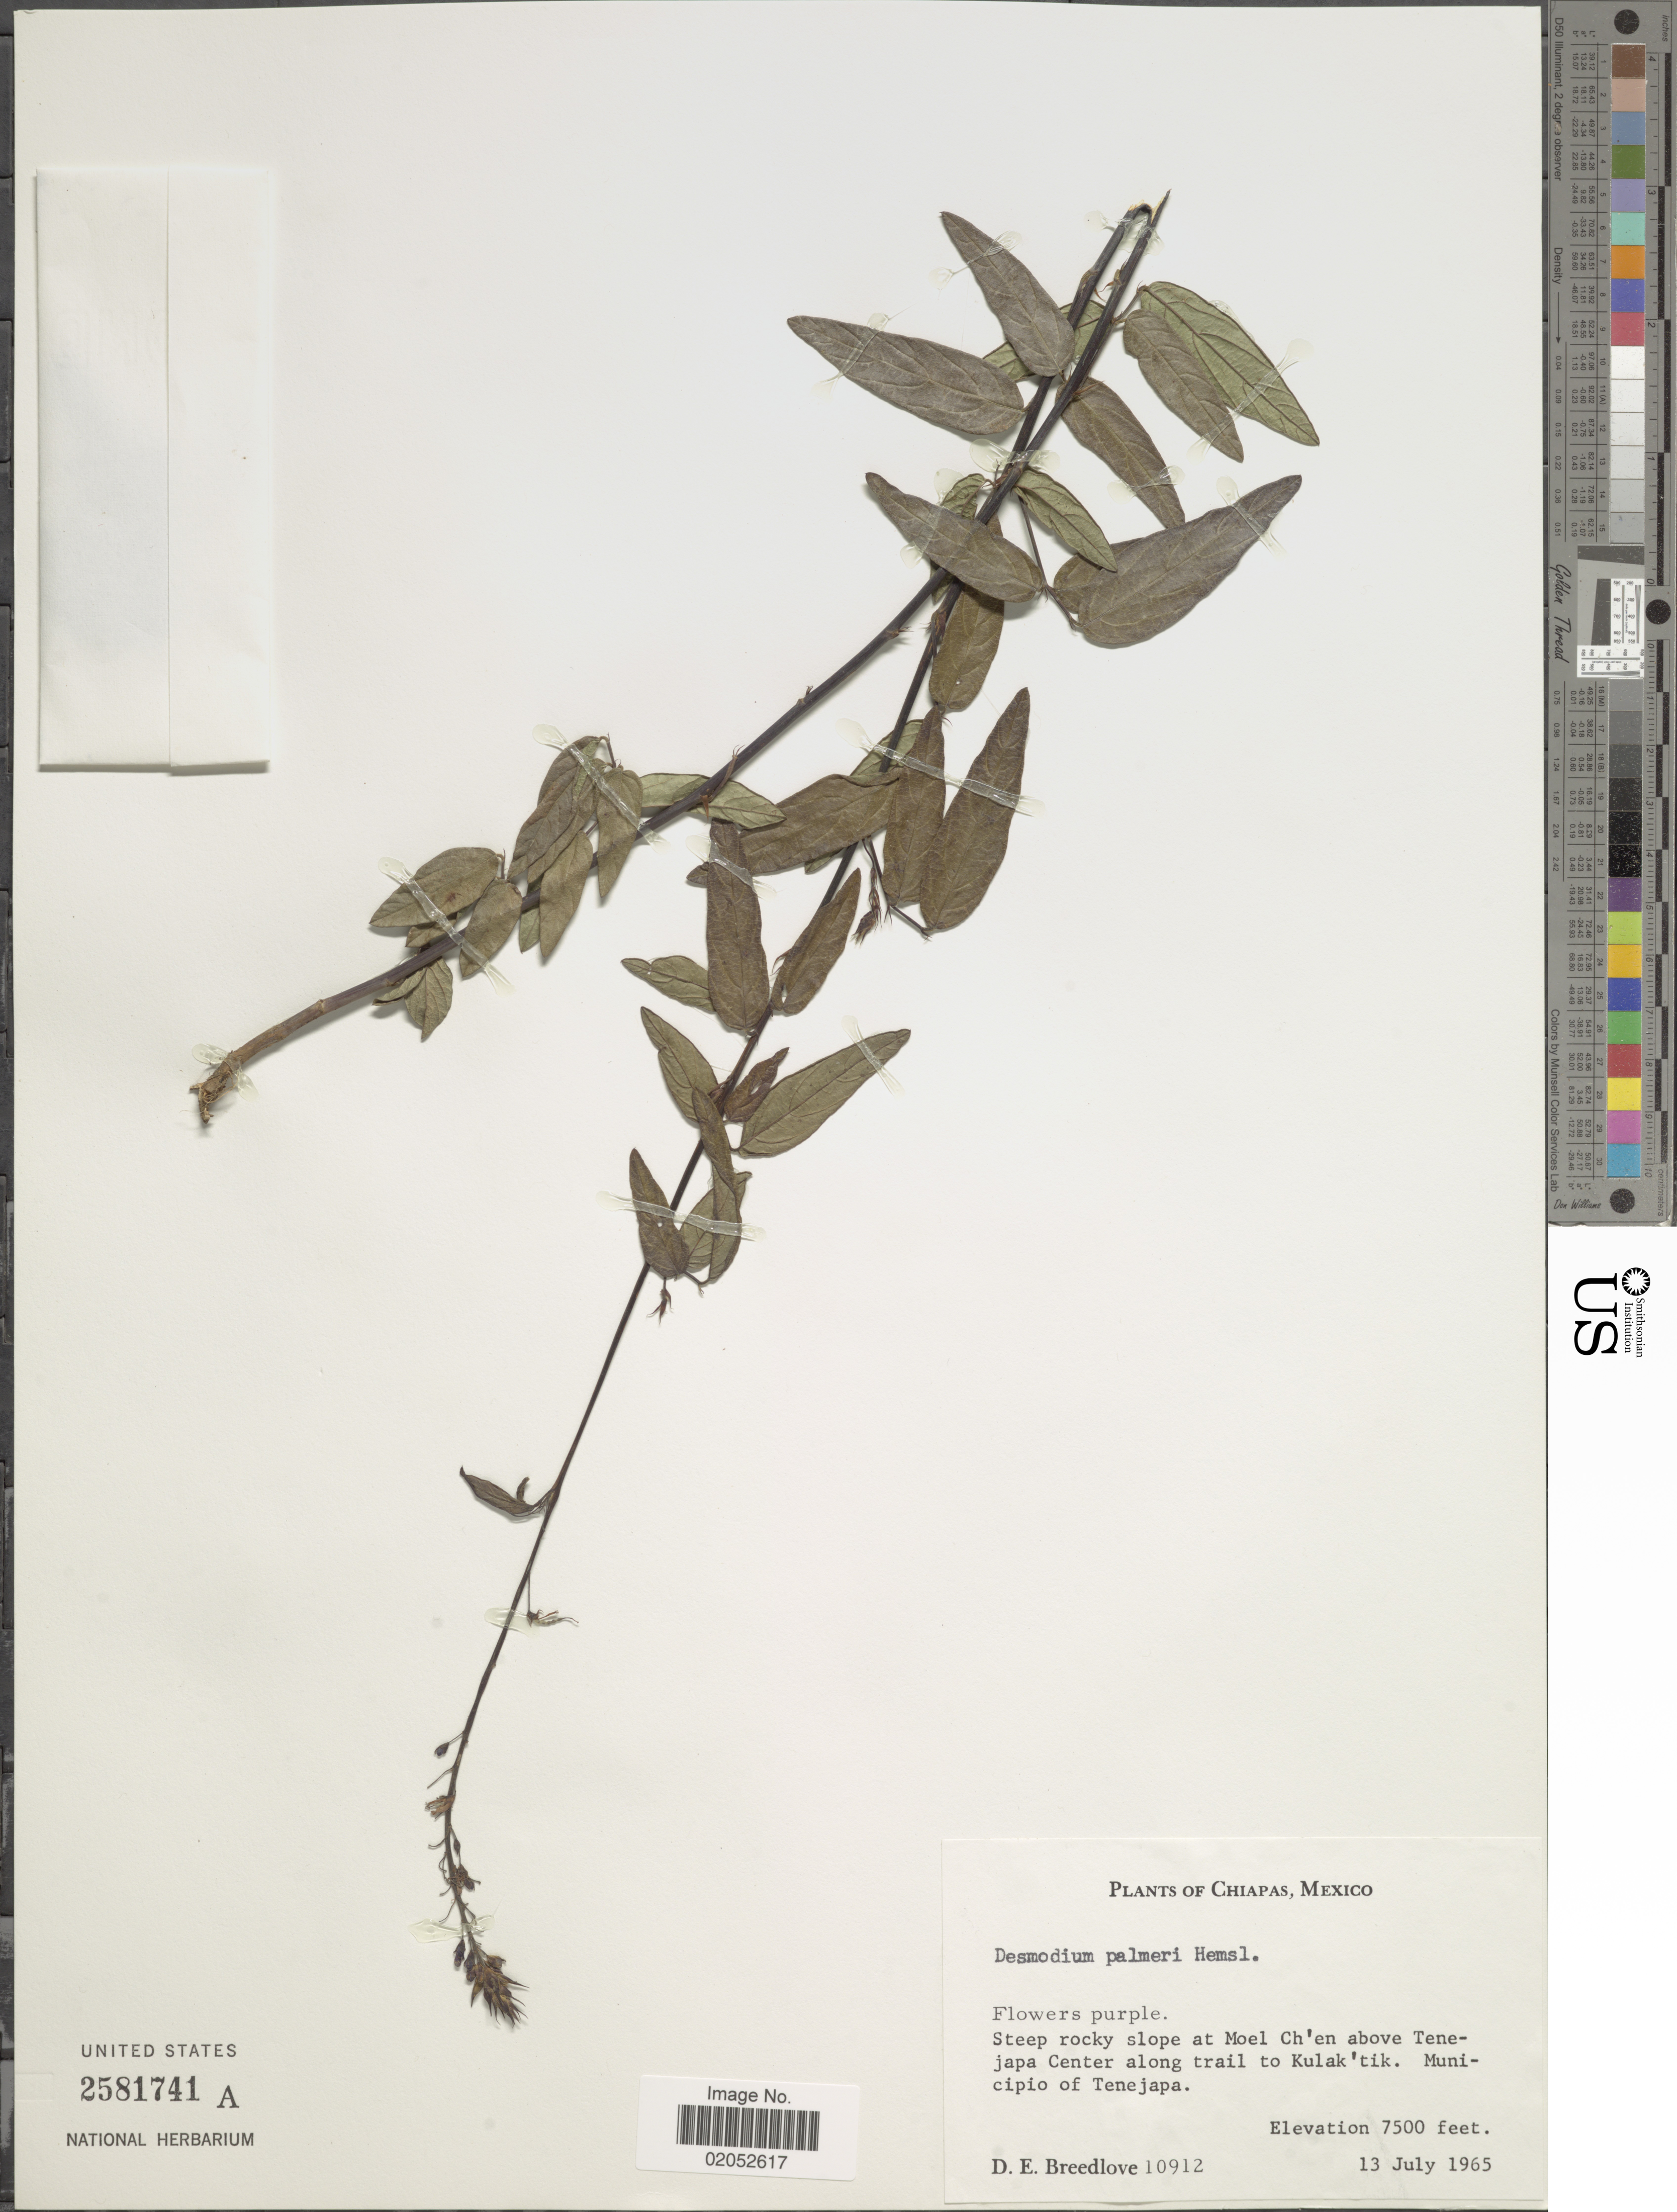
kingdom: Plantae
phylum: Tracheophyta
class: Magnoliopsida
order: Fabales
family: Fabaceae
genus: Desmodium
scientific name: Desmodium palmeri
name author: Hemsl.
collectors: D. E. Breedlove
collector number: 10912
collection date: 1965-07-13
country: Mexico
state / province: Chiapas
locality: Steep rocky slope at Moel Ch'en above Tenejapa Center along trail to Kulak'tik, Municipio of Tenejapa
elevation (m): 2286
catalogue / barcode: US 2581741A